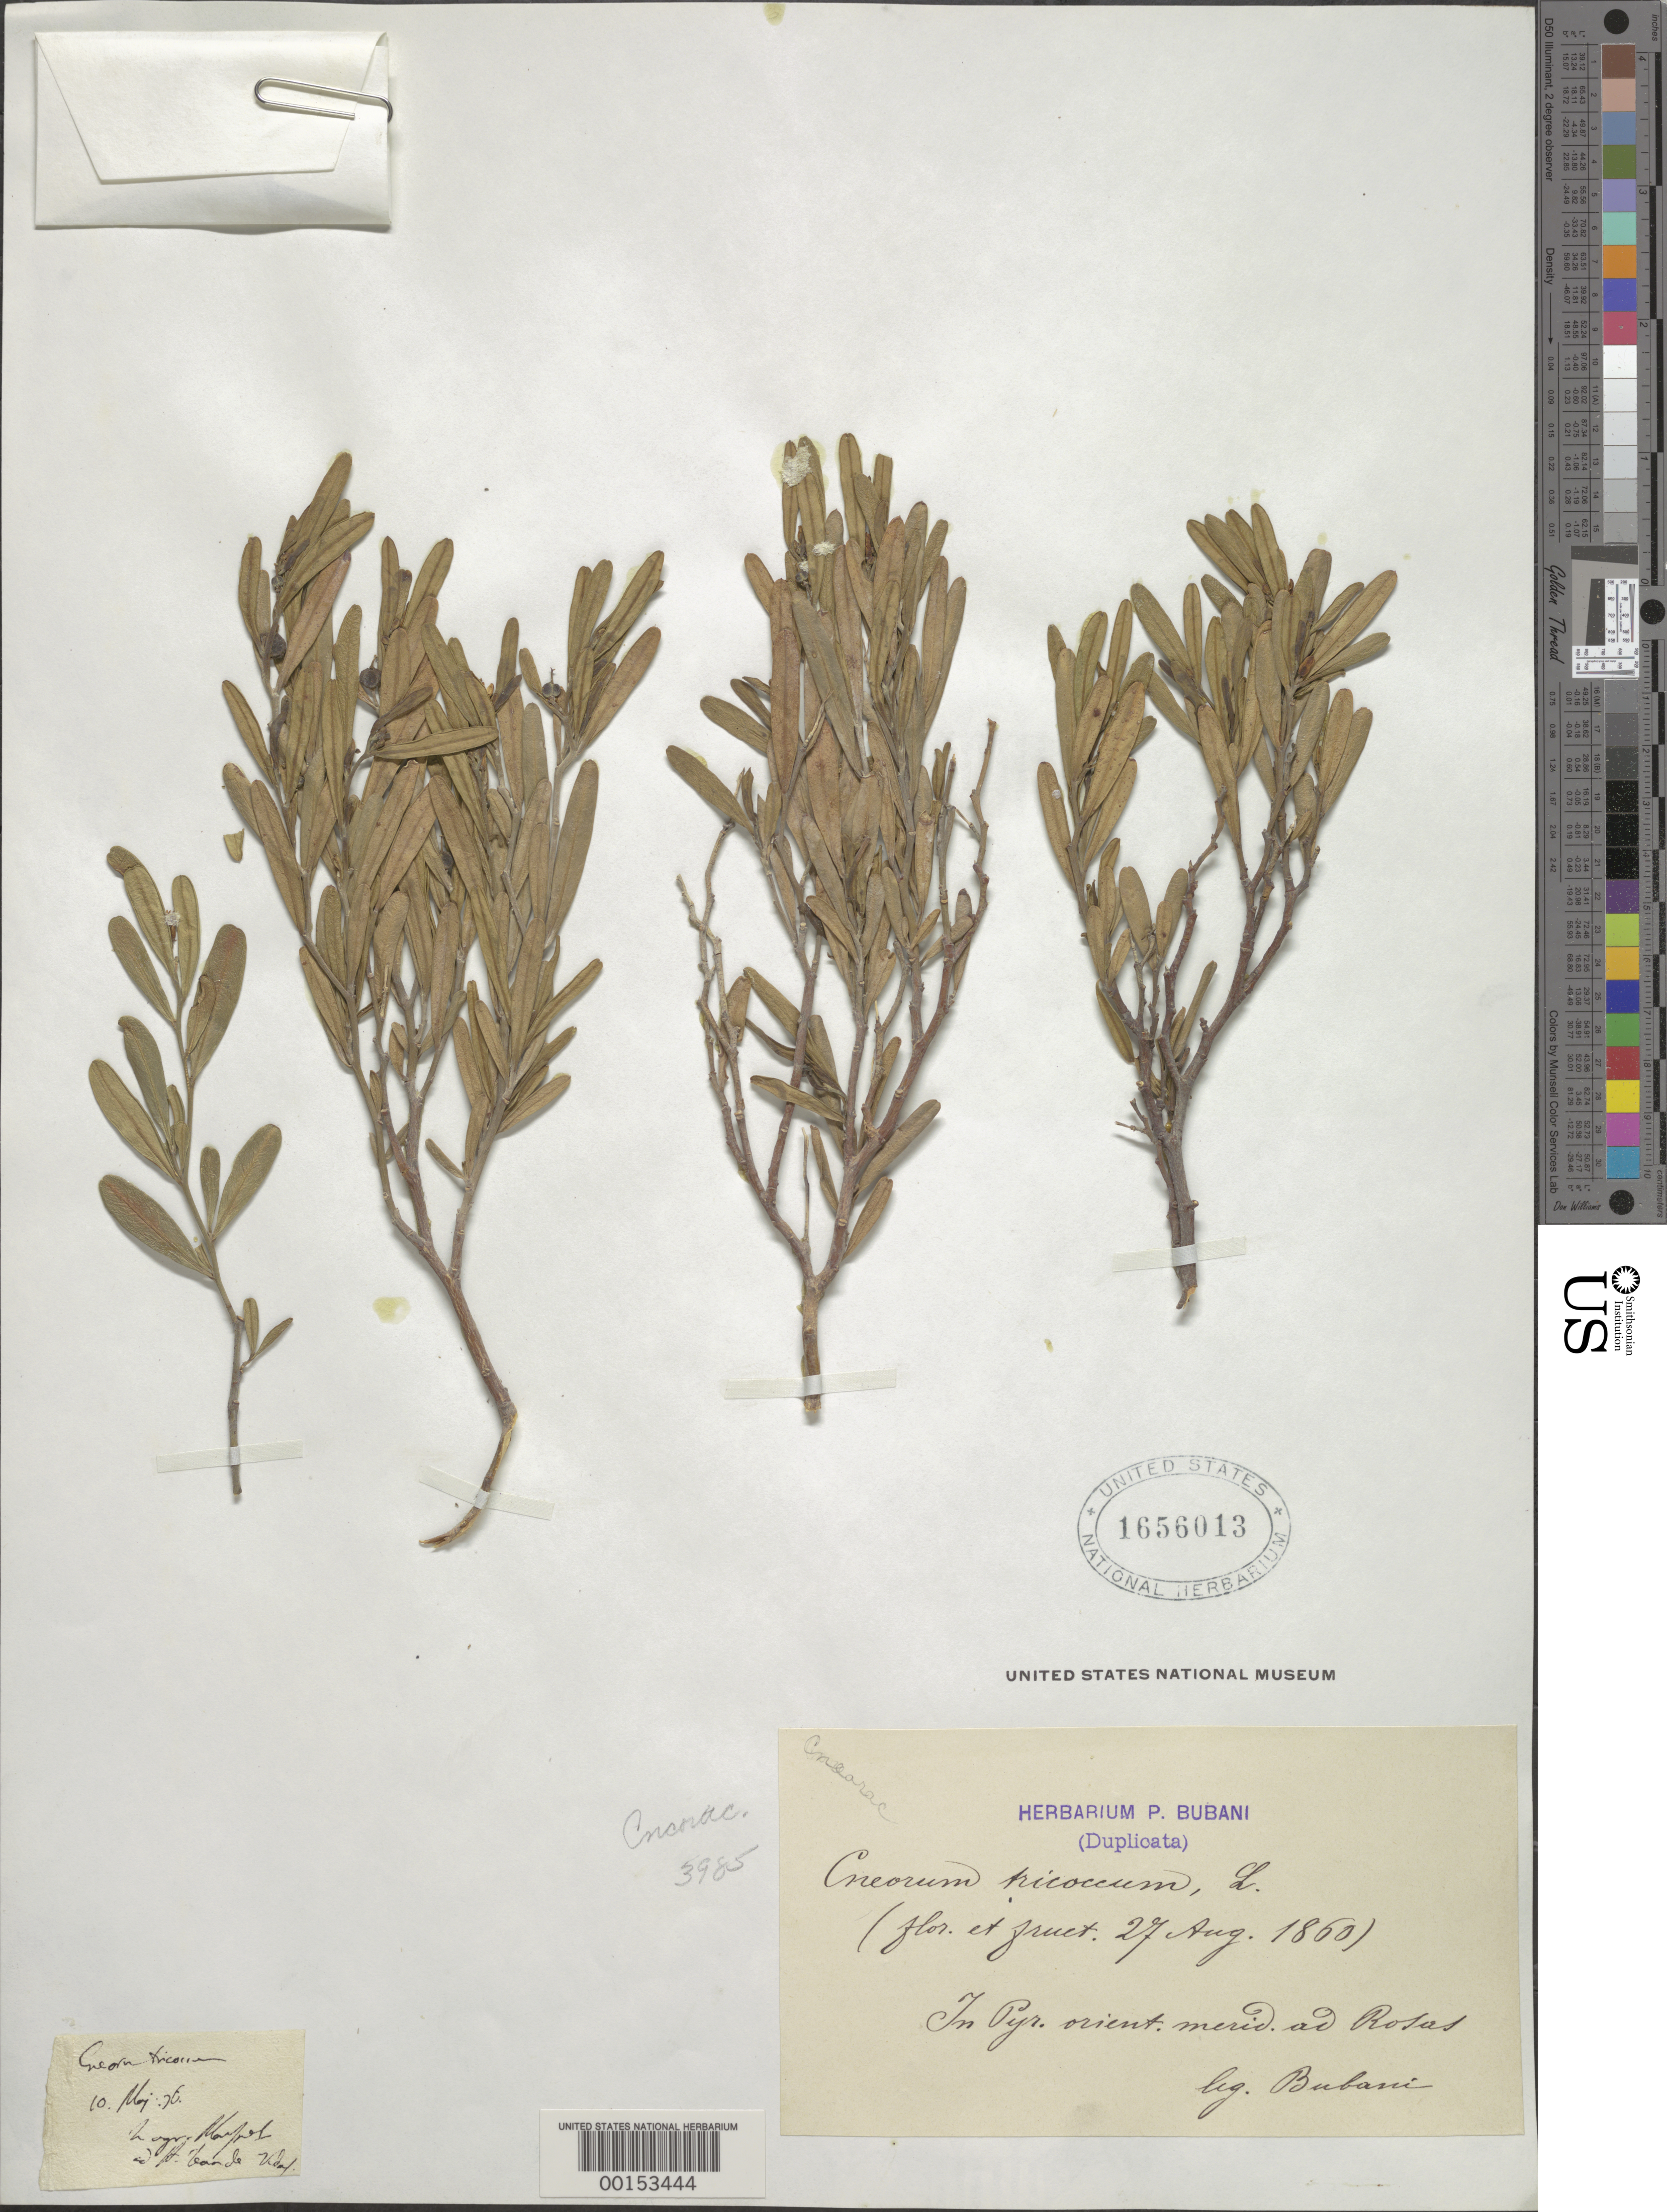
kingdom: Plantae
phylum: Tracheophyta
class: Magnoliopsida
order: Sapindales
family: Rutaceae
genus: Cneorum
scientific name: Cneorum tricoccon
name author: L.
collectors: P. Bubani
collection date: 1860-08-27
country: Spain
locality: In Pyr. orient. merid. ad Rosas. [illegible text]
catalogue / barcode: US 1656013